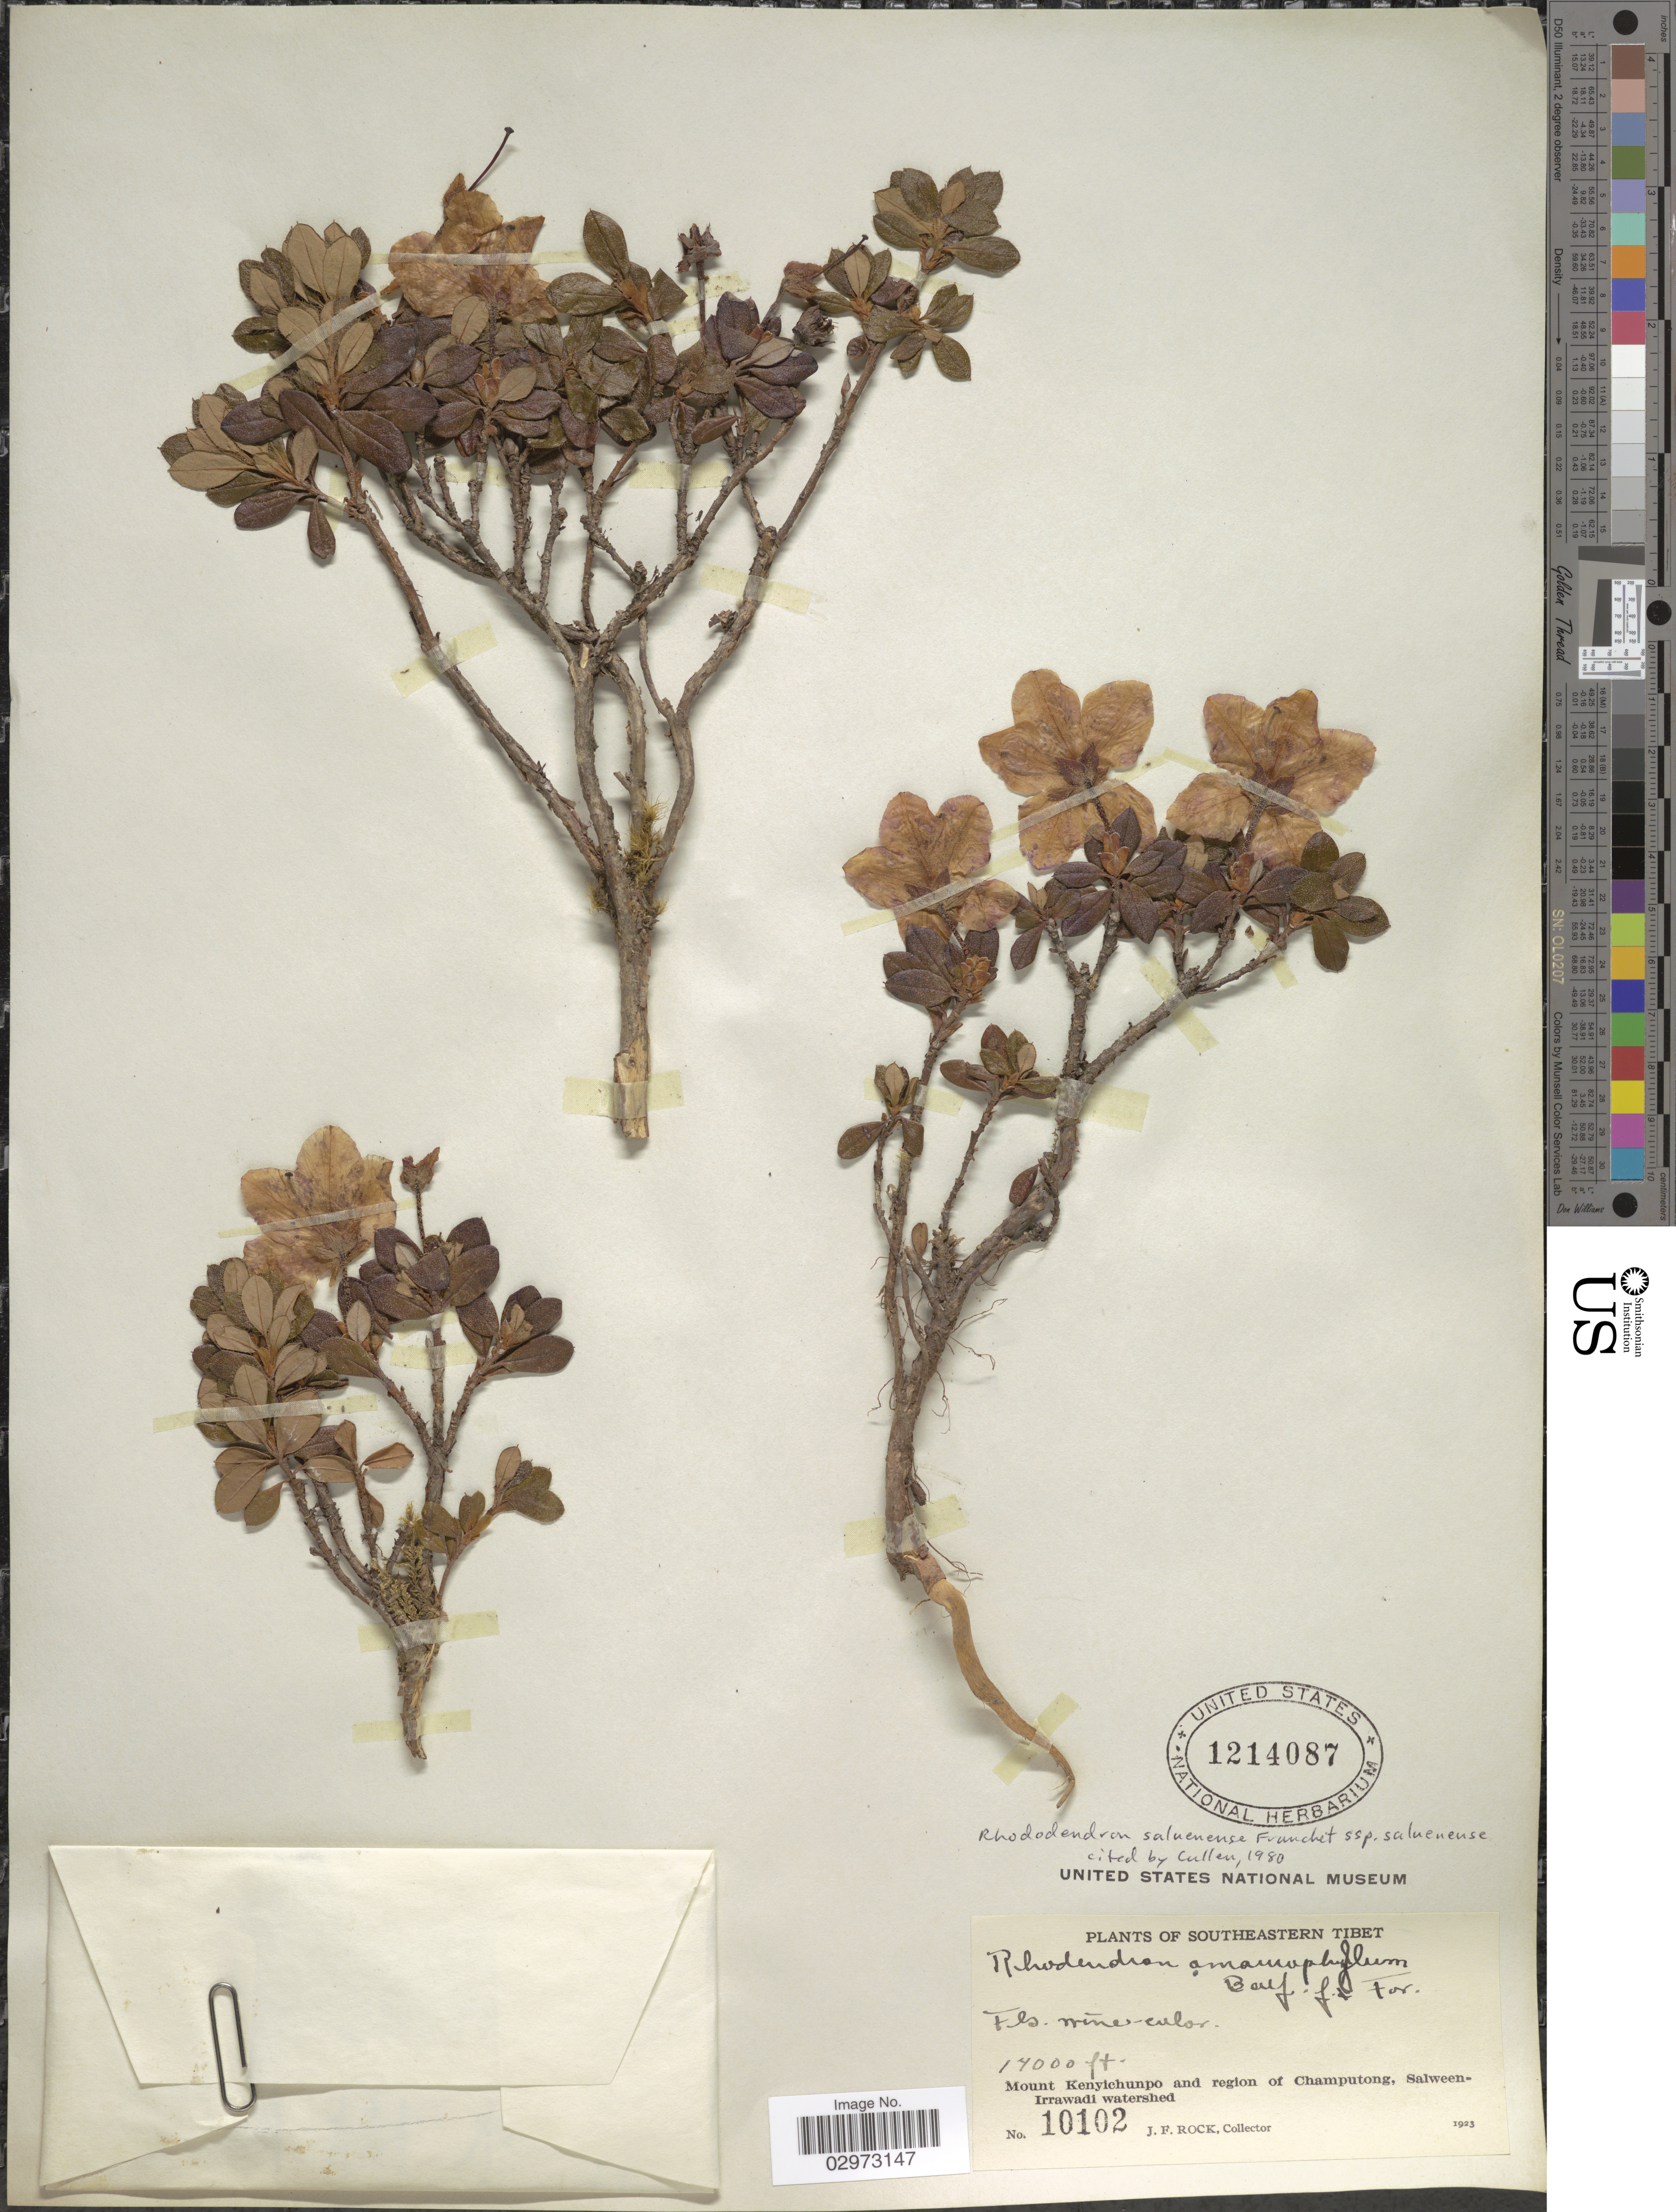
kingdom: Plantae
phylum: Tracheophyta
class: Magnoliopsida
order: Ericales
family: Ericaceae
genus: Rhododendron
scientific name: Rhododendron saluenense subsp. saluenense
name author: Franch.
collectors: J. Rock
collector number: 10102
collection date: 1923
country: China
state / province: Xizang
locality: Southeastern Tibet. Mount Kenyichunpo and region of Champutong, Salween-Irrawadi watershed.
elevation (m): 4267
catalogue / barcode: US 1214087